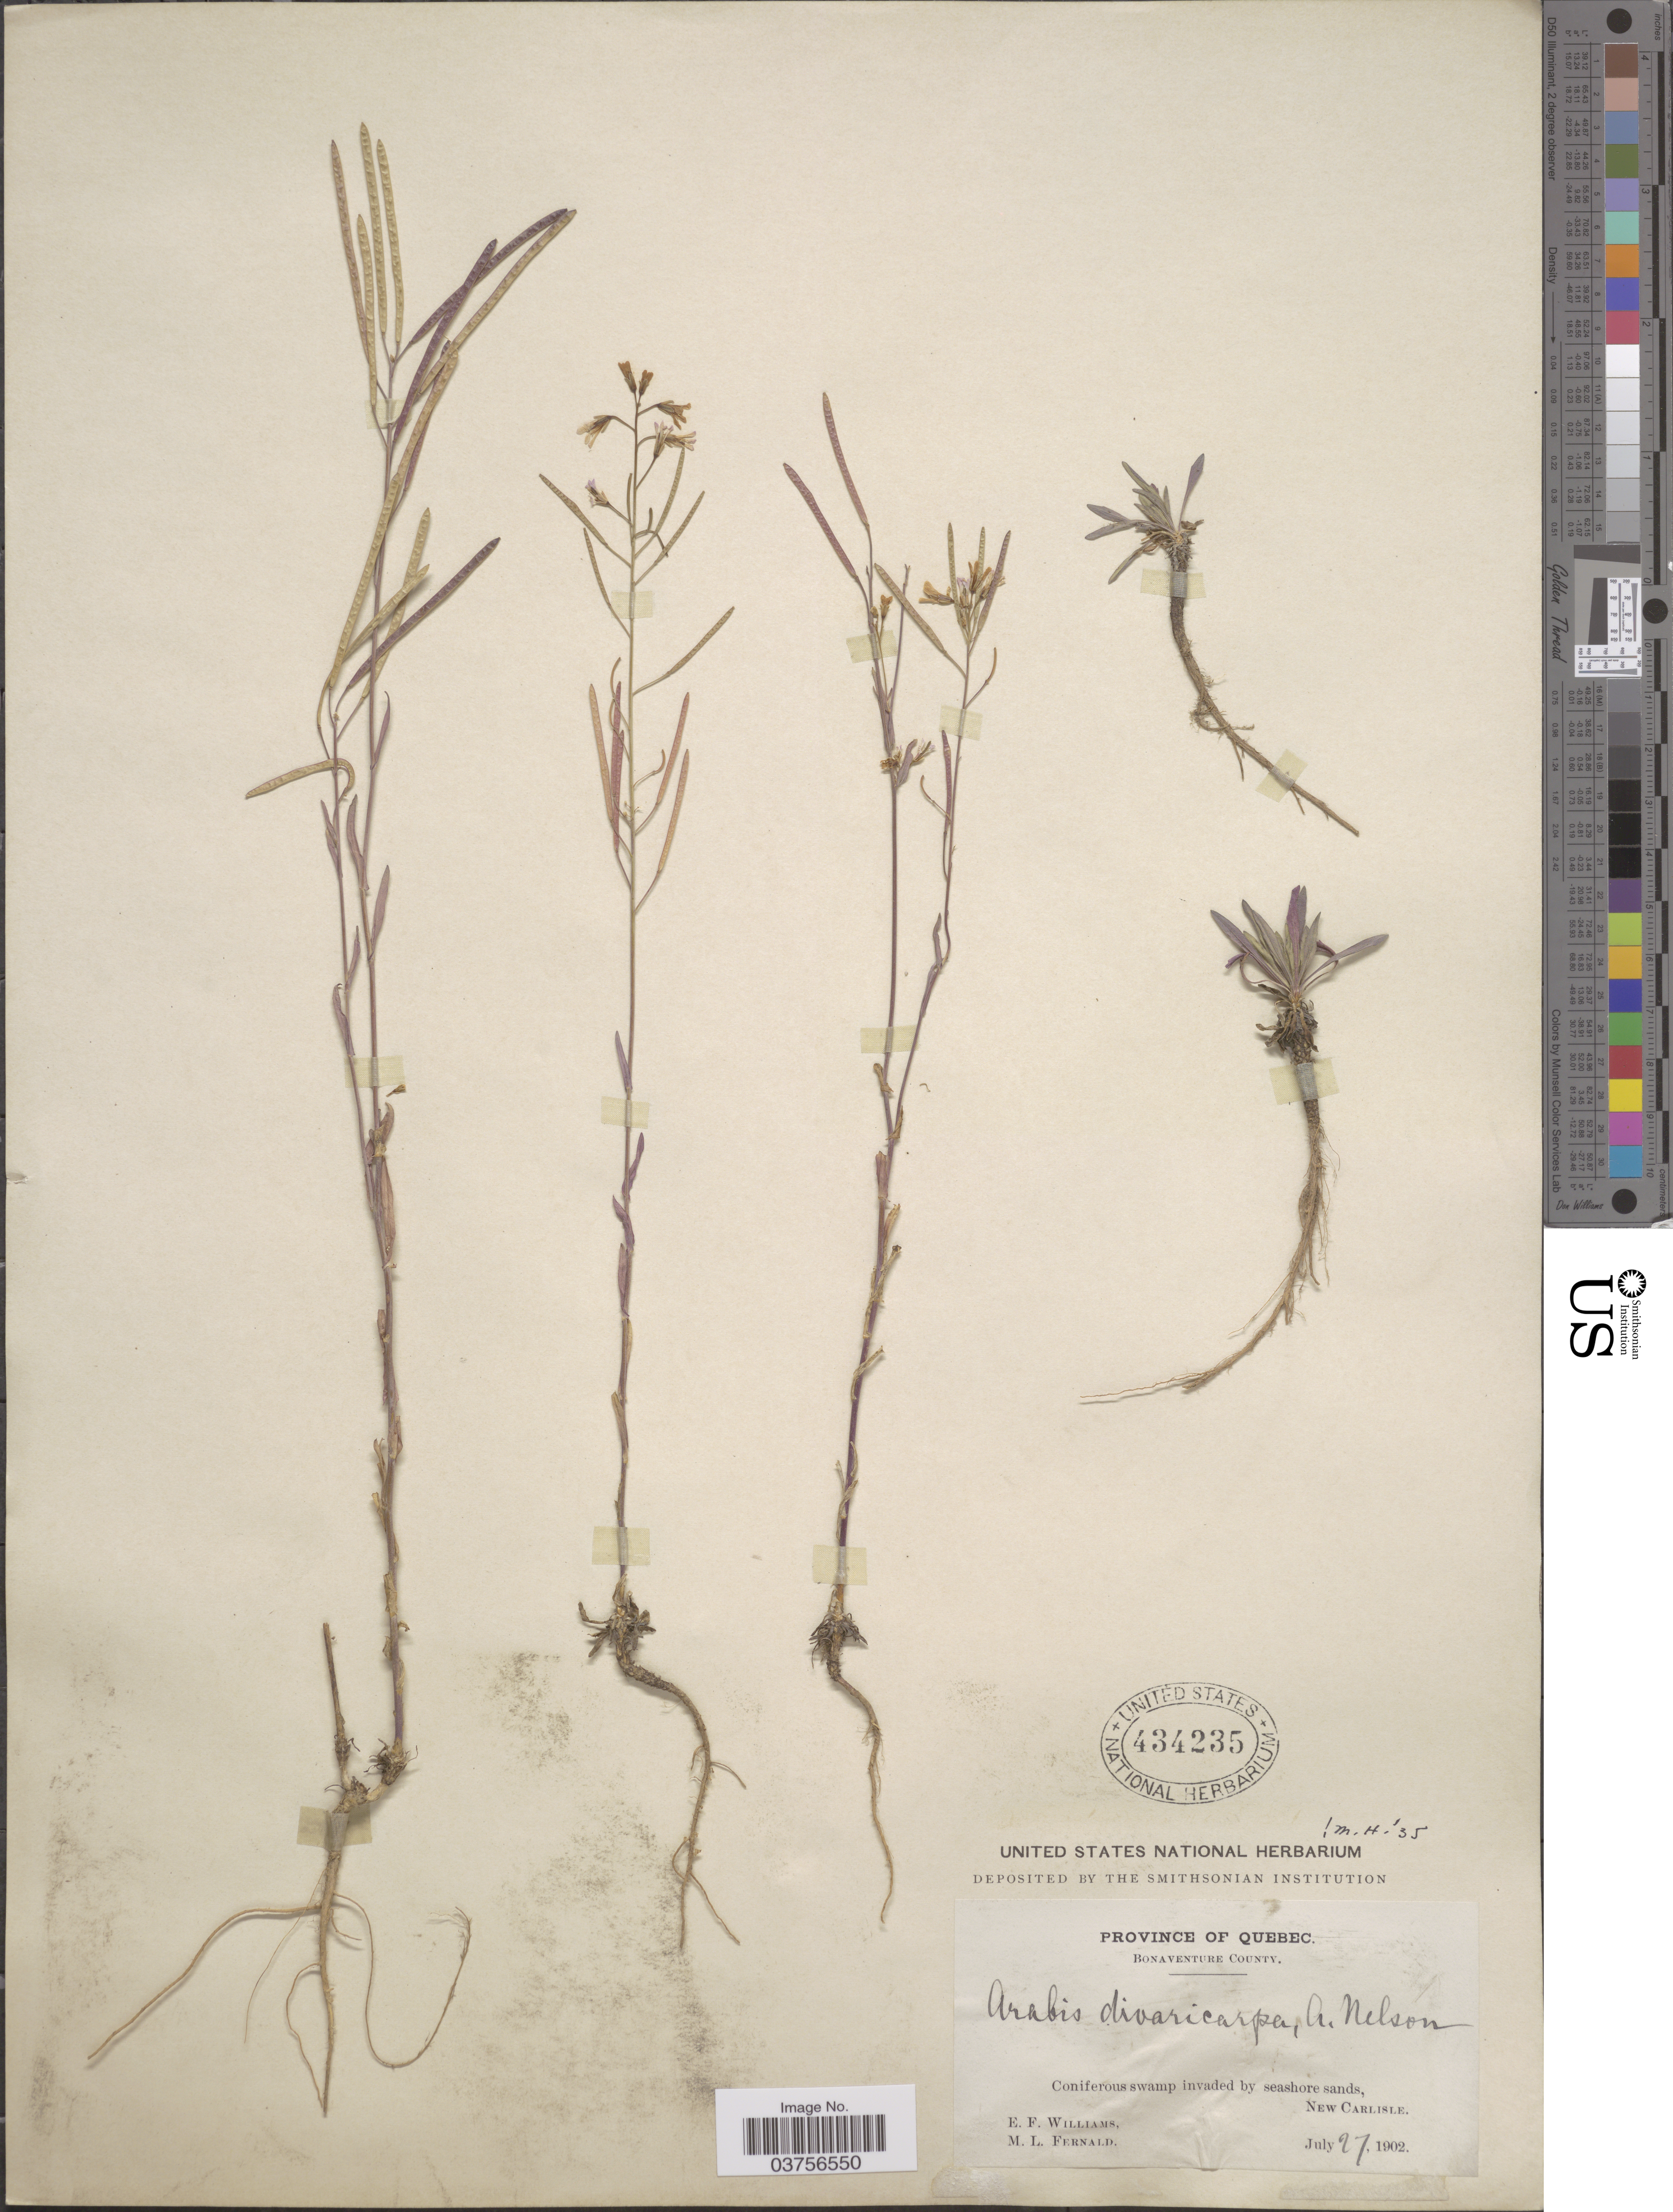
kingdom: Plantae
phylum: Tracheophyta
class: Magnoliopsida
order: Brassicales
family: Brassicaceae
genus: Arabis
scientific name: Arabis divaricarpa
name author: A. Nelson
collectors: E. Williams & M. L. Fernald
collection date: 1902-07-27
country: Canada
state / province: Quebec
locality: Bonaventure County. New Carlisle.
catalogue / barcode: US 434235